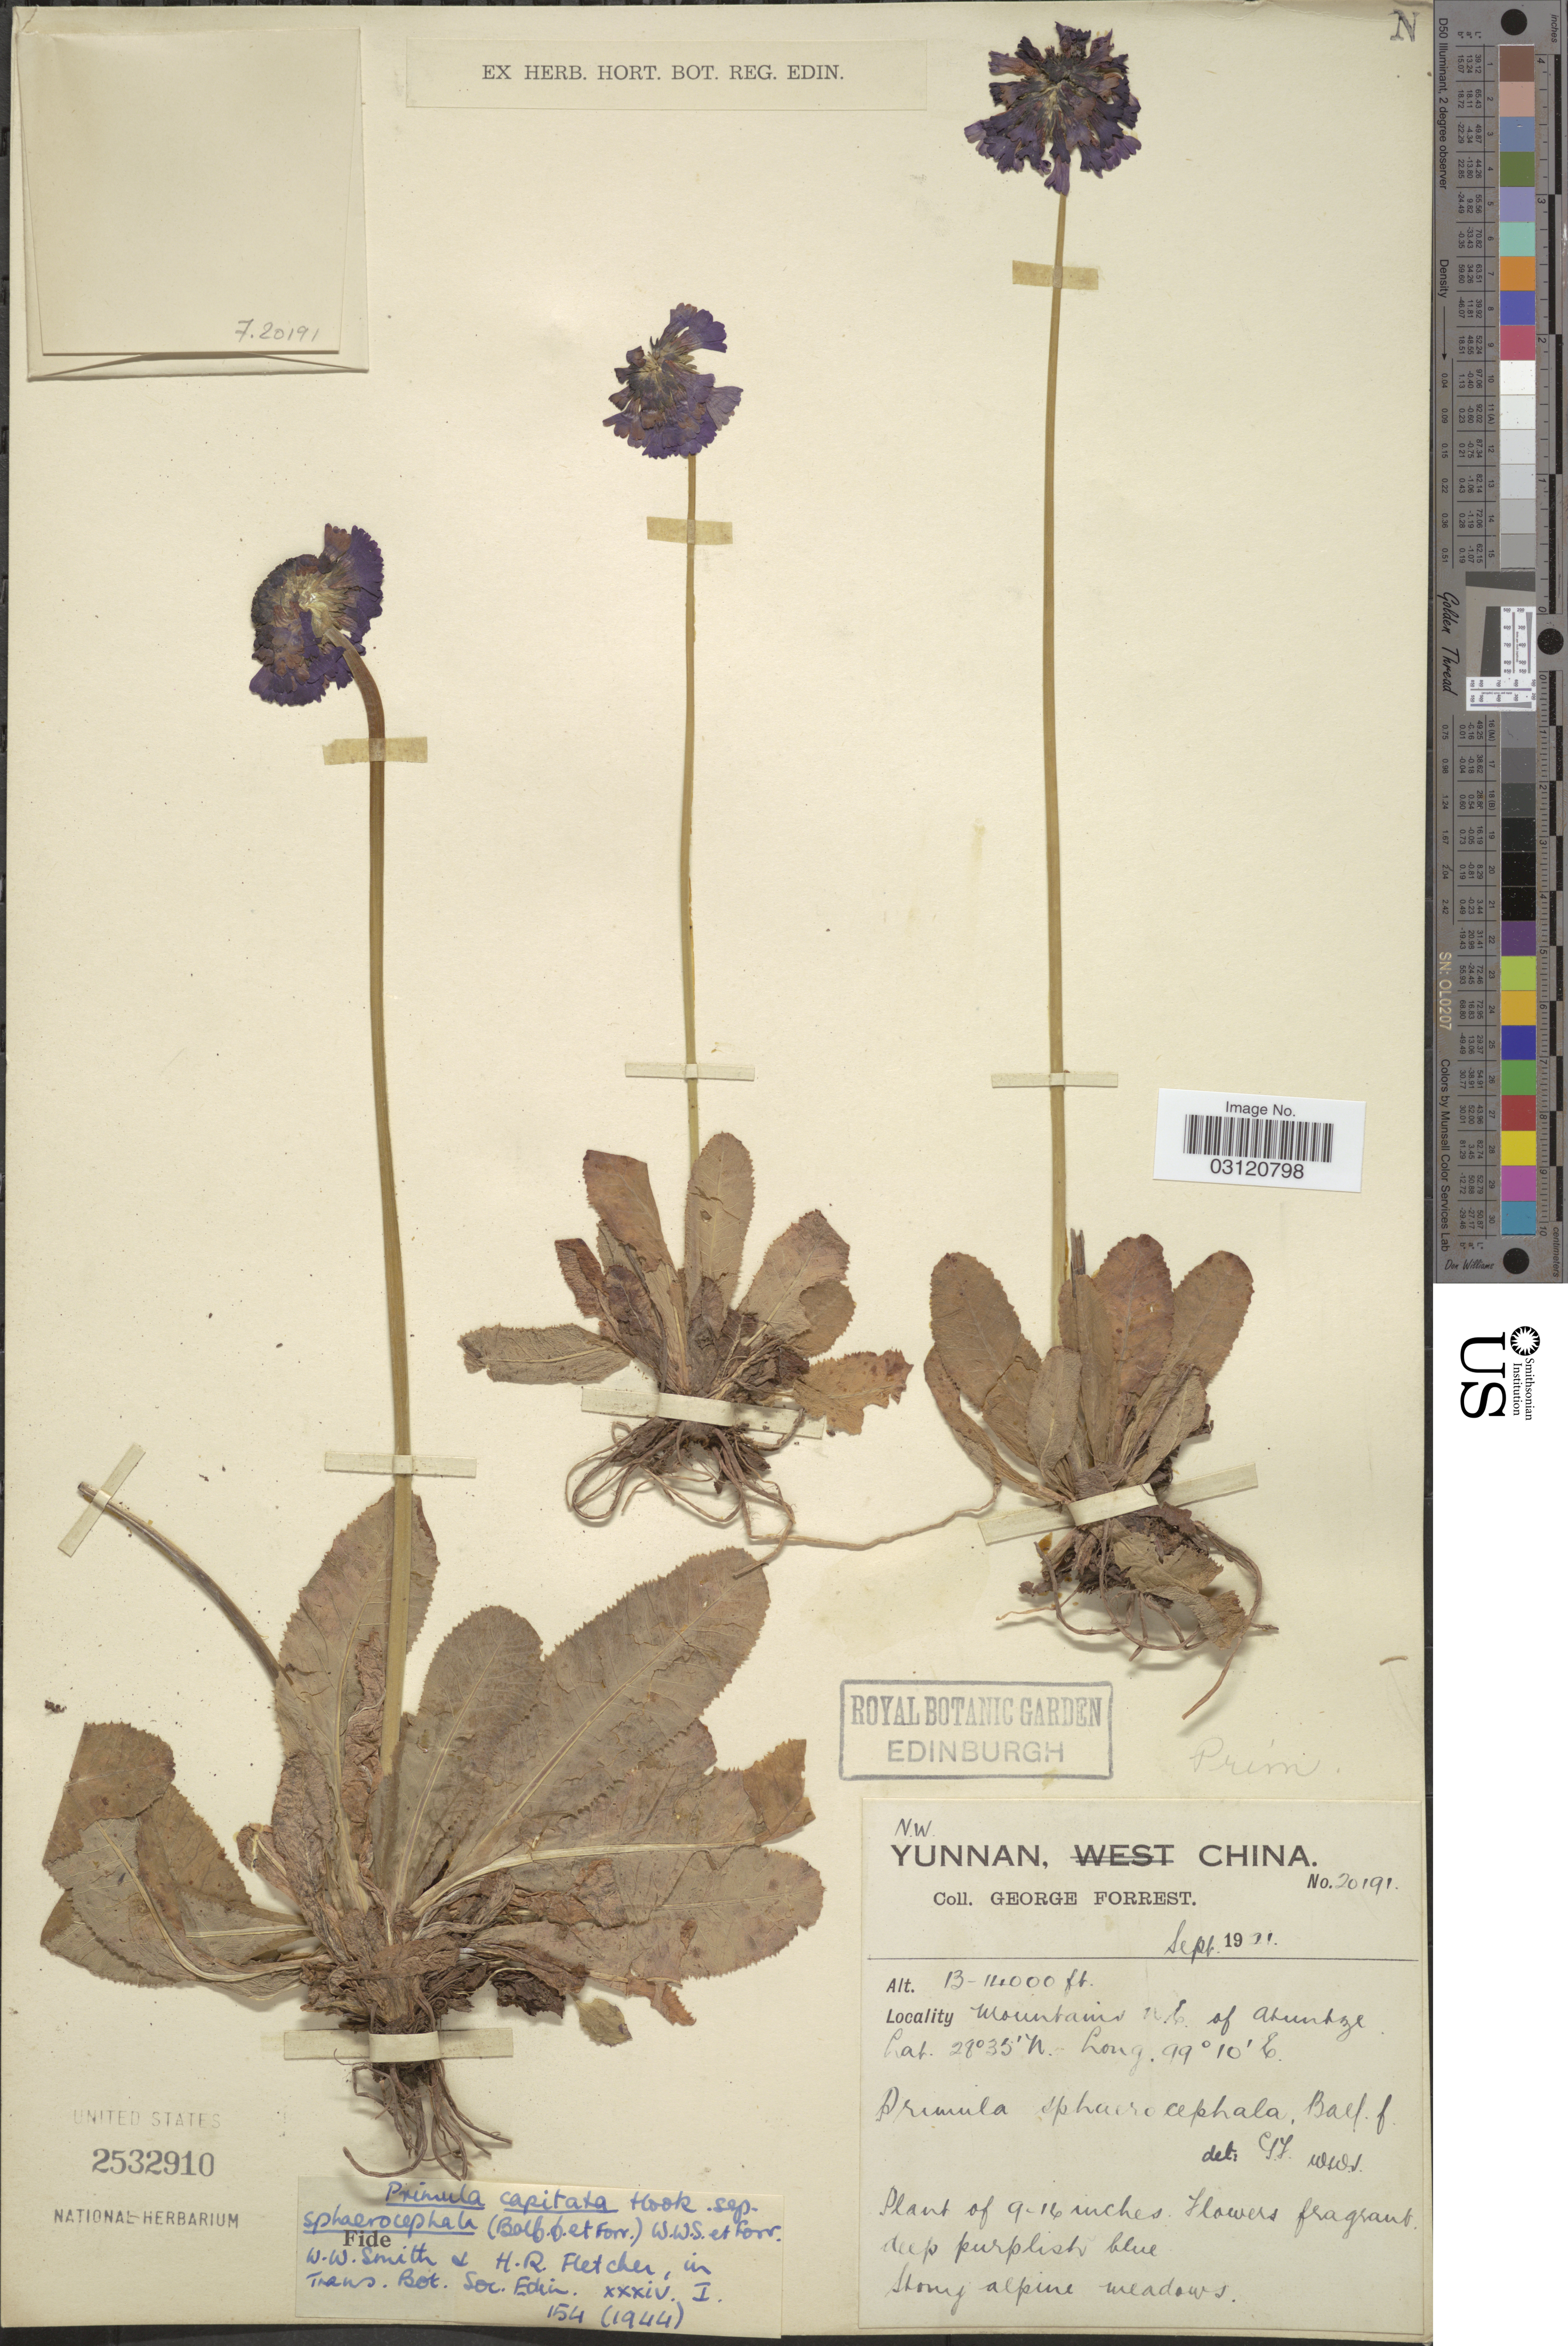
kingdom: Plantae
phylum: Tracheophyta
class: Magnoliopsida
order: Ericales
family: Primulaceae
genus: Primula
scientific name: Primula capitata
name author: Hook.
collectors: G. Forrest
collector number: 20191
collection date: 1921-09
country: China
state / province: Yunnan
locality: N.W. Yunnan. Mountains N.E. of Atuntze.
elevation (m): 3962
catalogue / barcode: US 2532910